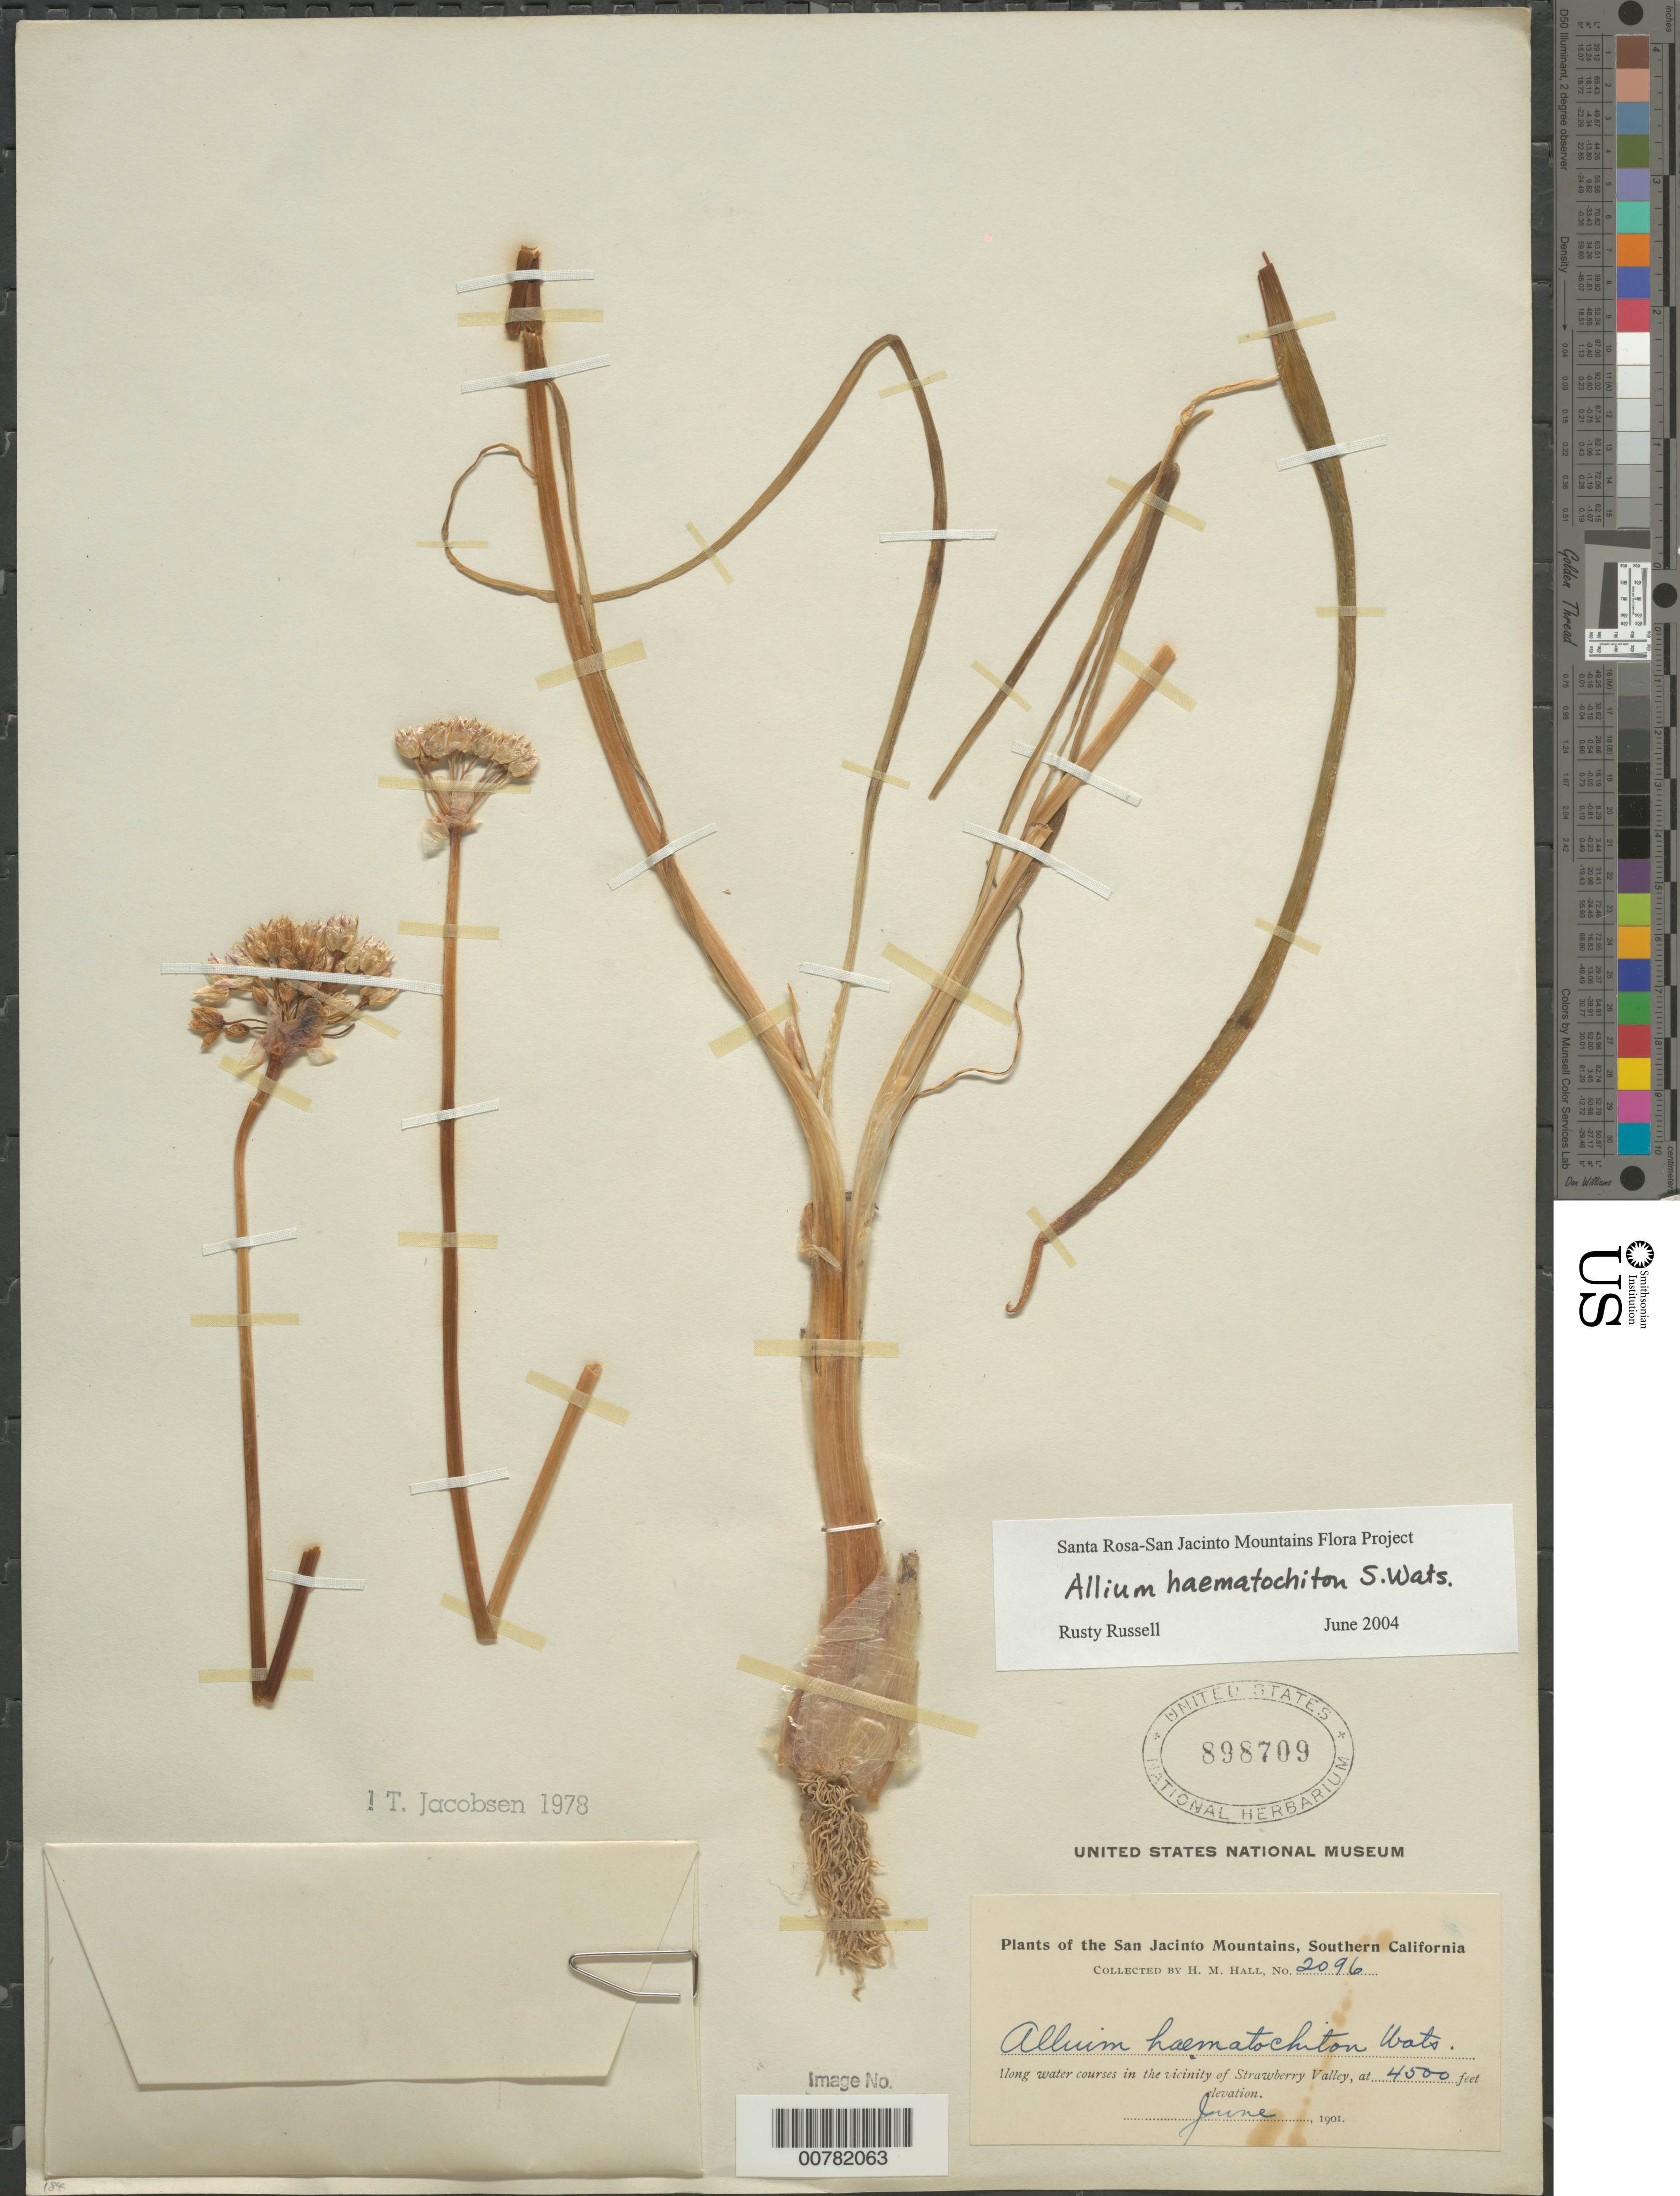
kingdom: Plantae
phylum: Tracheophyta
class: Liliopsida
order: Asparagales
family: Amaryllidaceae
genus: Allium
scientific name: Allium haematochiton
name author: S. Watson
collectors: H. M. Hall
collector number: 2096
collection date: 1901-06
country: United States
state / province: California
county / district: Riverside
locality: San Jacinto Mountains, Southern California. Along water courses in the vicinity of Strawberry Valley.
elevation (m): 1372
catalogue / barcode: US 898709